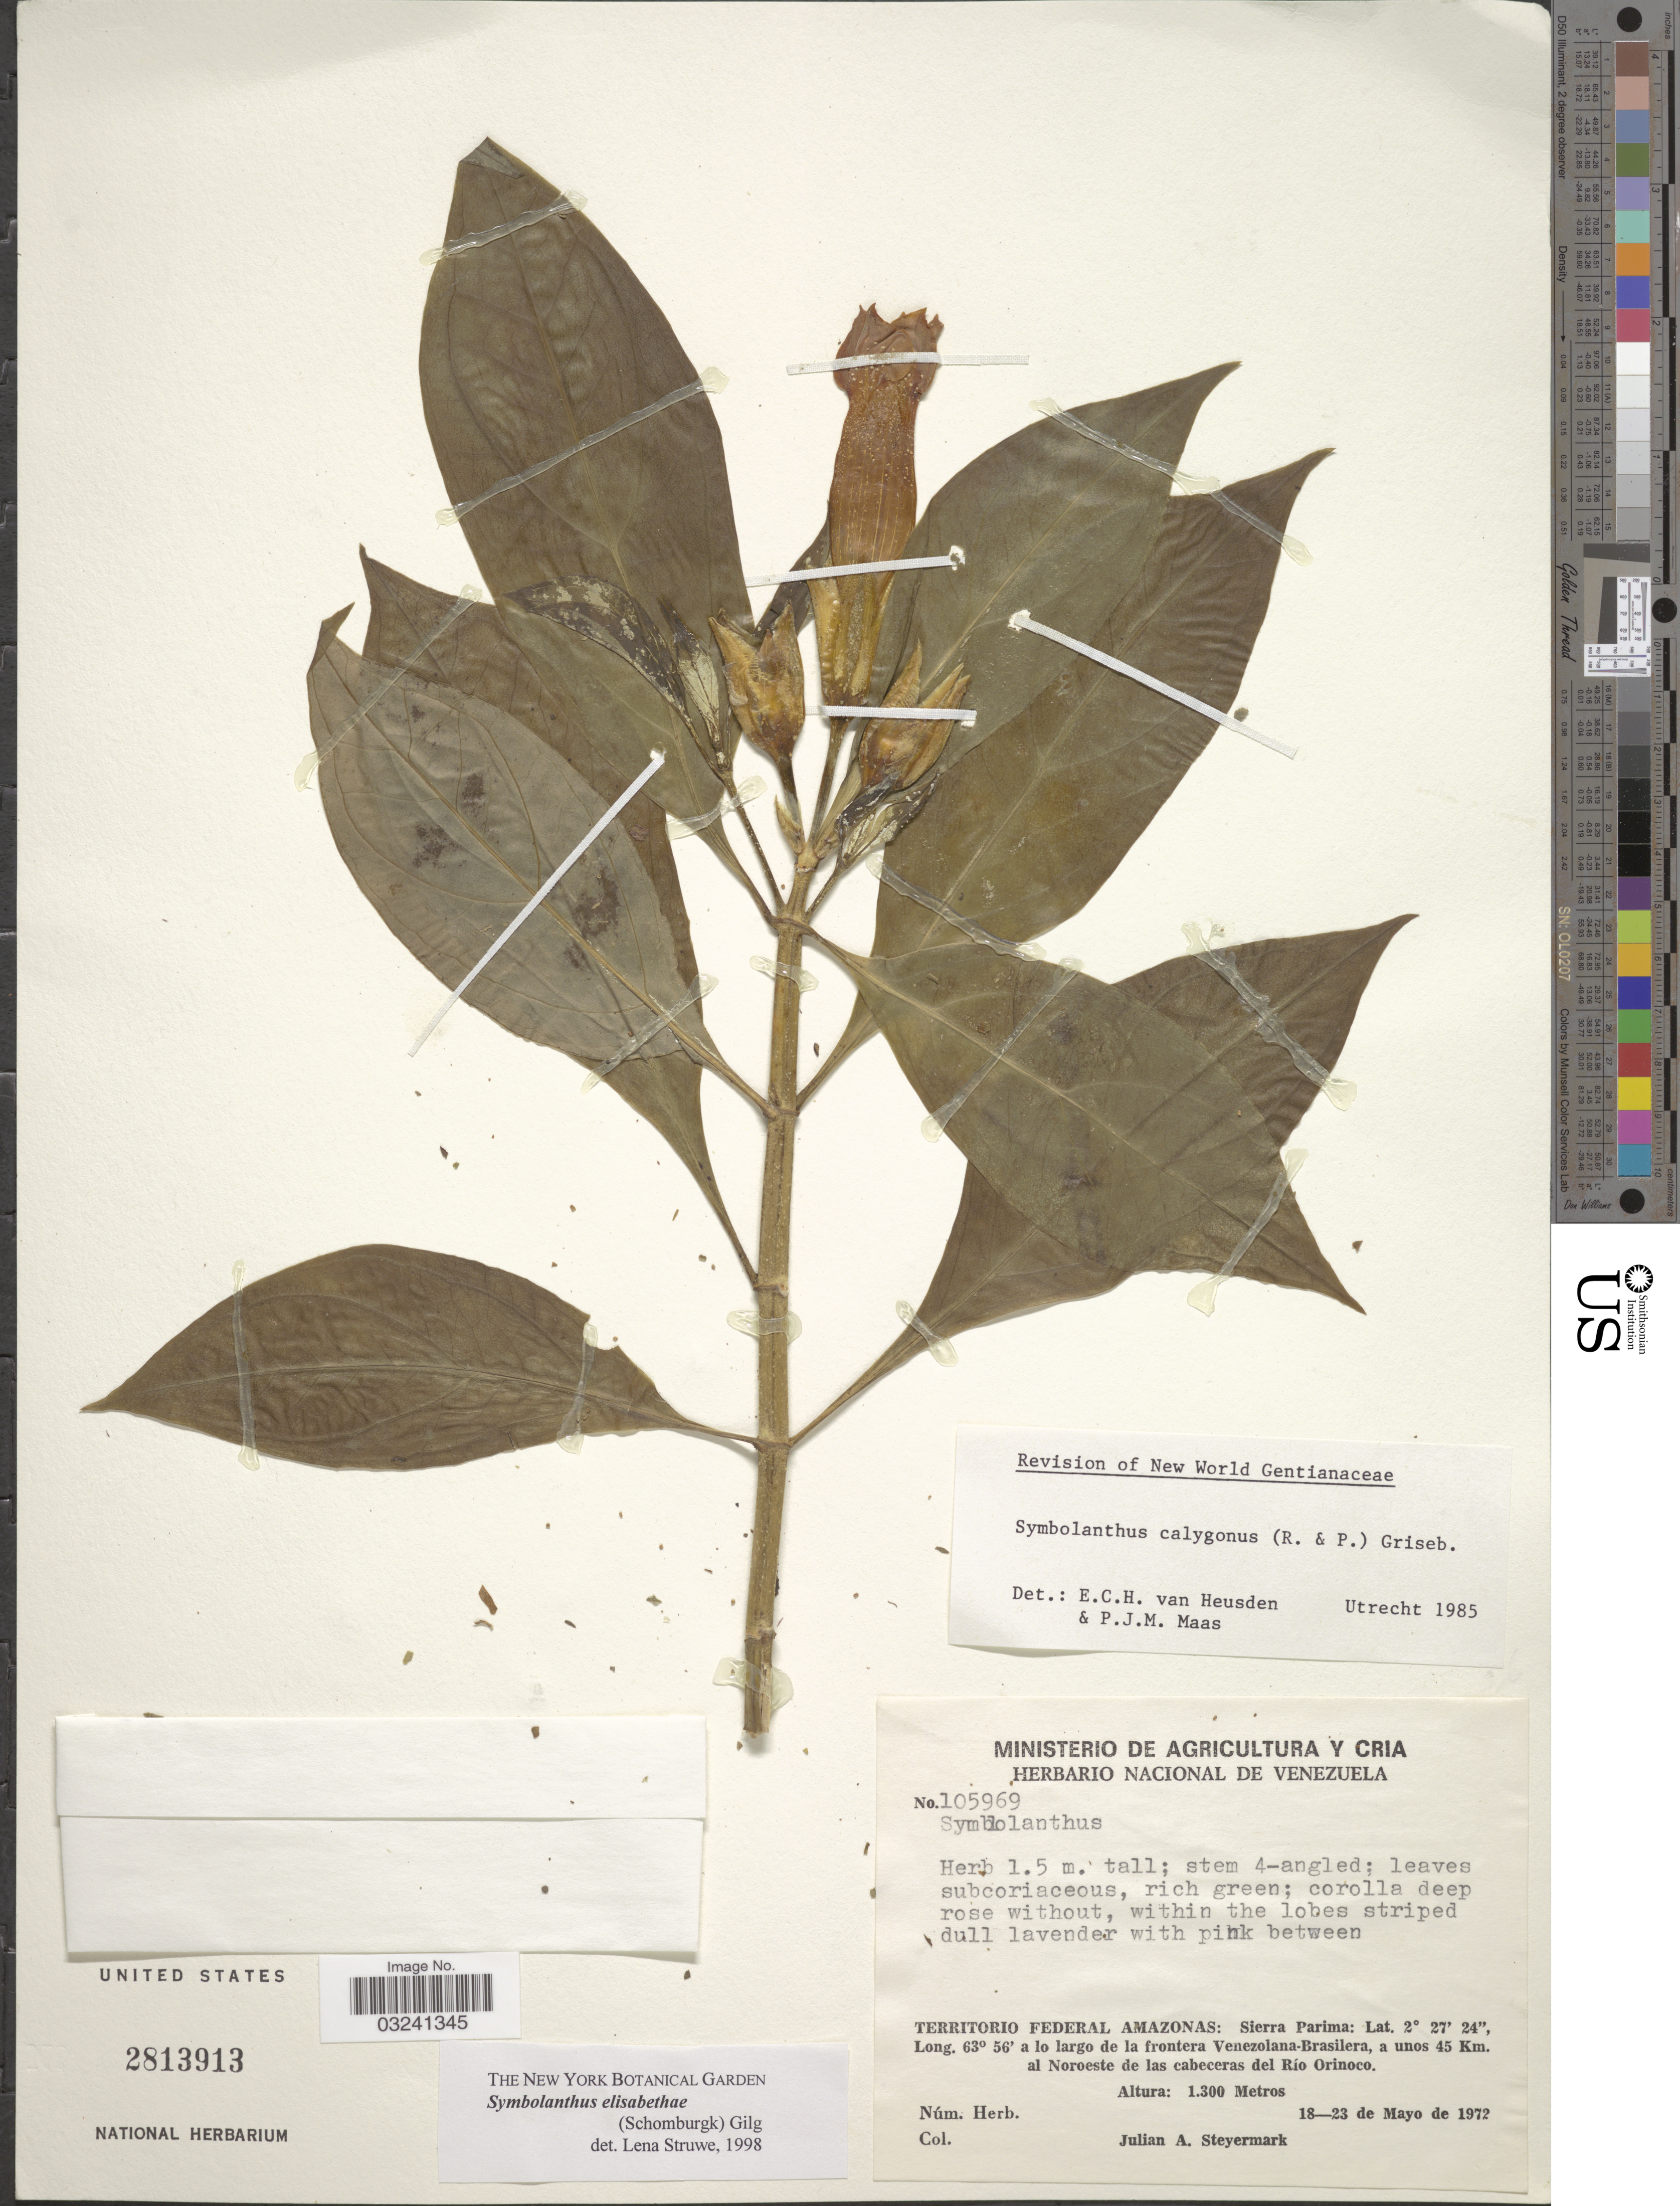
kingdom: Plantae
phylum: Tracheophyta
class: Magnoliopsida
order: Gentianales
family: Gentianaceae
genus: Symbolanthus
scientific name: Symbolanthus calygonus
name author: (Ruiz & Pav.) Griseb. ex Gilg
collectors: J. Steyermark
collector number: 105969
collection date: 1972-05-18/1972-05-23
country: Venezuela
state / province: Amazonas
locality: Territorio Federal Amazonas: Sierra Parima, al lo largo de la frontera Venezolana-Brasilera, a unos 45 Km. al Noroeste de las cabeceras del Río Orinoco.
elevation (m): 1300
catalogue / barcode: US 2813913